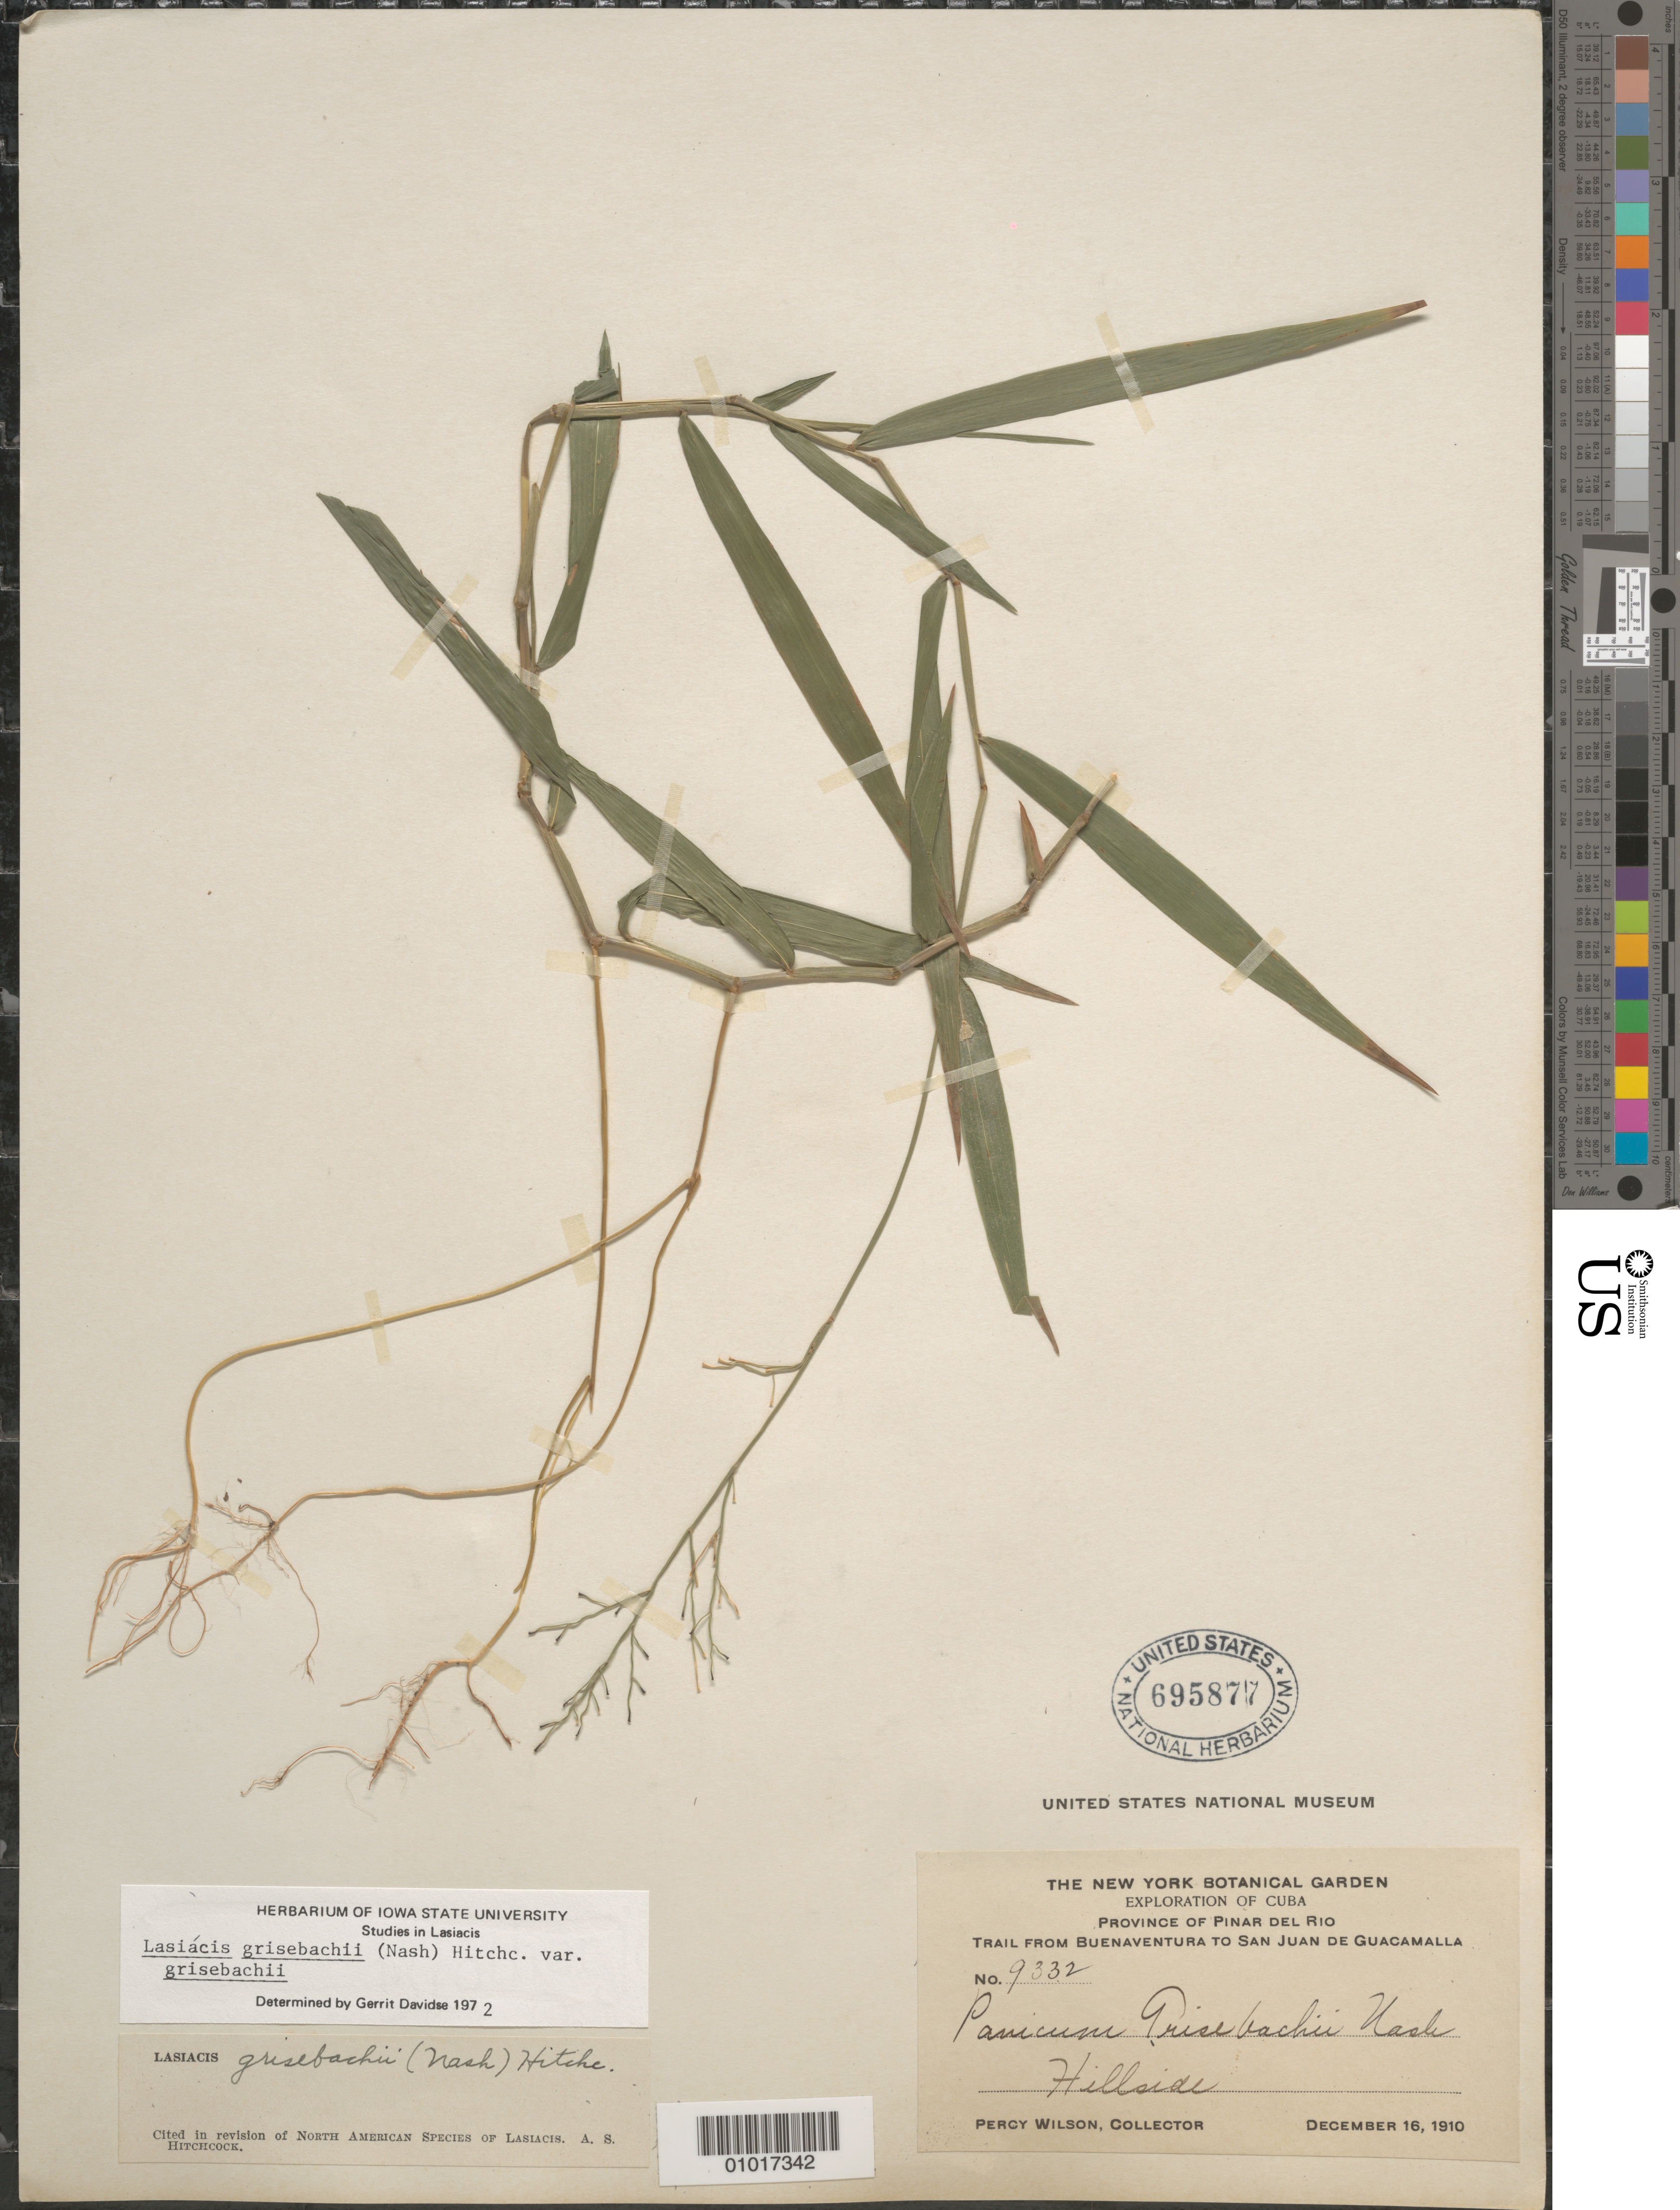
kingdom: Plantae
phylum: Tracheophyta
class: Liliopsida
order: Poales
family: Poaceae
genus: Lasiacis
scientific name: Lasiacis grisebachii var. grisebachii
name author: (Nash) Hitchc.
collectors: P. Wilson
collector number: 9332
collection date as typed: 16 Dec 1910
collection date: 1910-12-16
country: Cuba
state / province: Pinar del Rio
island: Cuba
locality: Trail from Buenaventura to San Juan de Guacamalla, Hillside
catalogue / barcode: US 695877